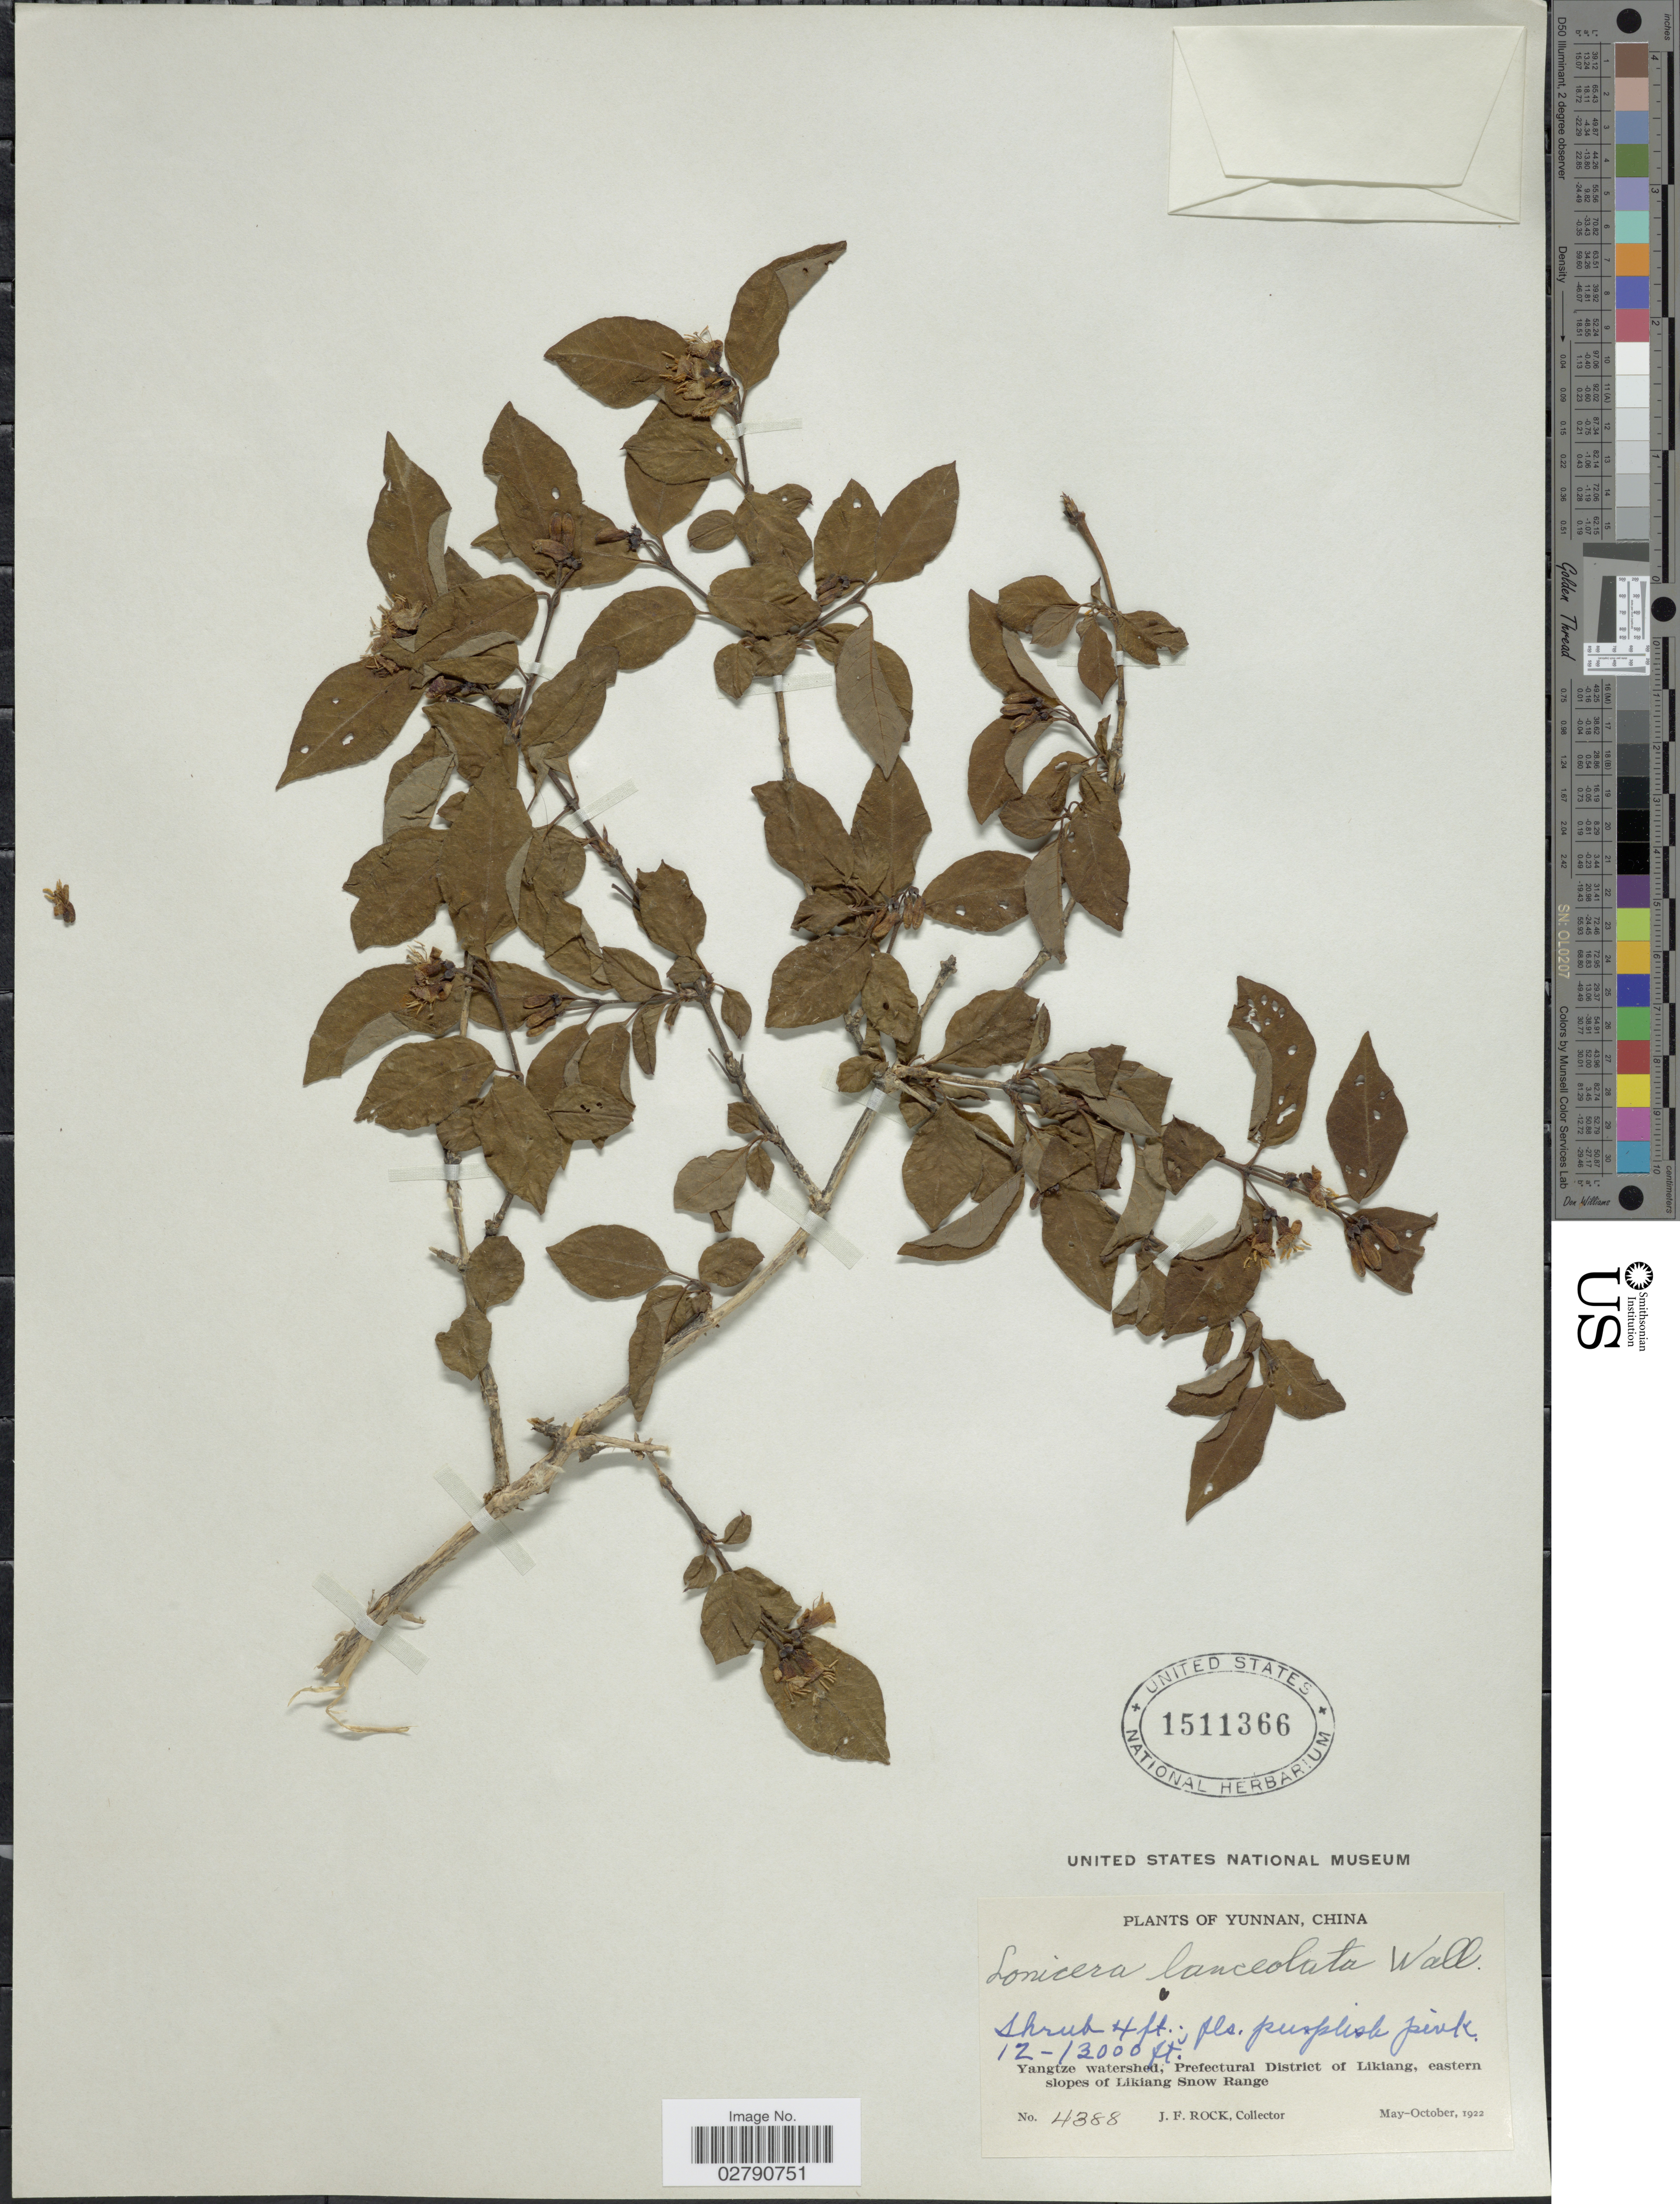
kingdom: Plantae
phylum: Tracheophyta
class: Magnoliopsida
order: Dipsacales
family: Caprifoliaceae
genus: Lonicera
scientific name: Lonicera lanceolata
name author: Wall.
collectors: J. Rock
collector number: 4388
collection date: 1922-05/1922-10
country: China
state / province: Yunnan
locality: Yangtze watershed, Prefectural District of Likiang, eastern slopes of Likiang Snow Range.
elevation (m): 3658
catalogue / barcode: US 1511366